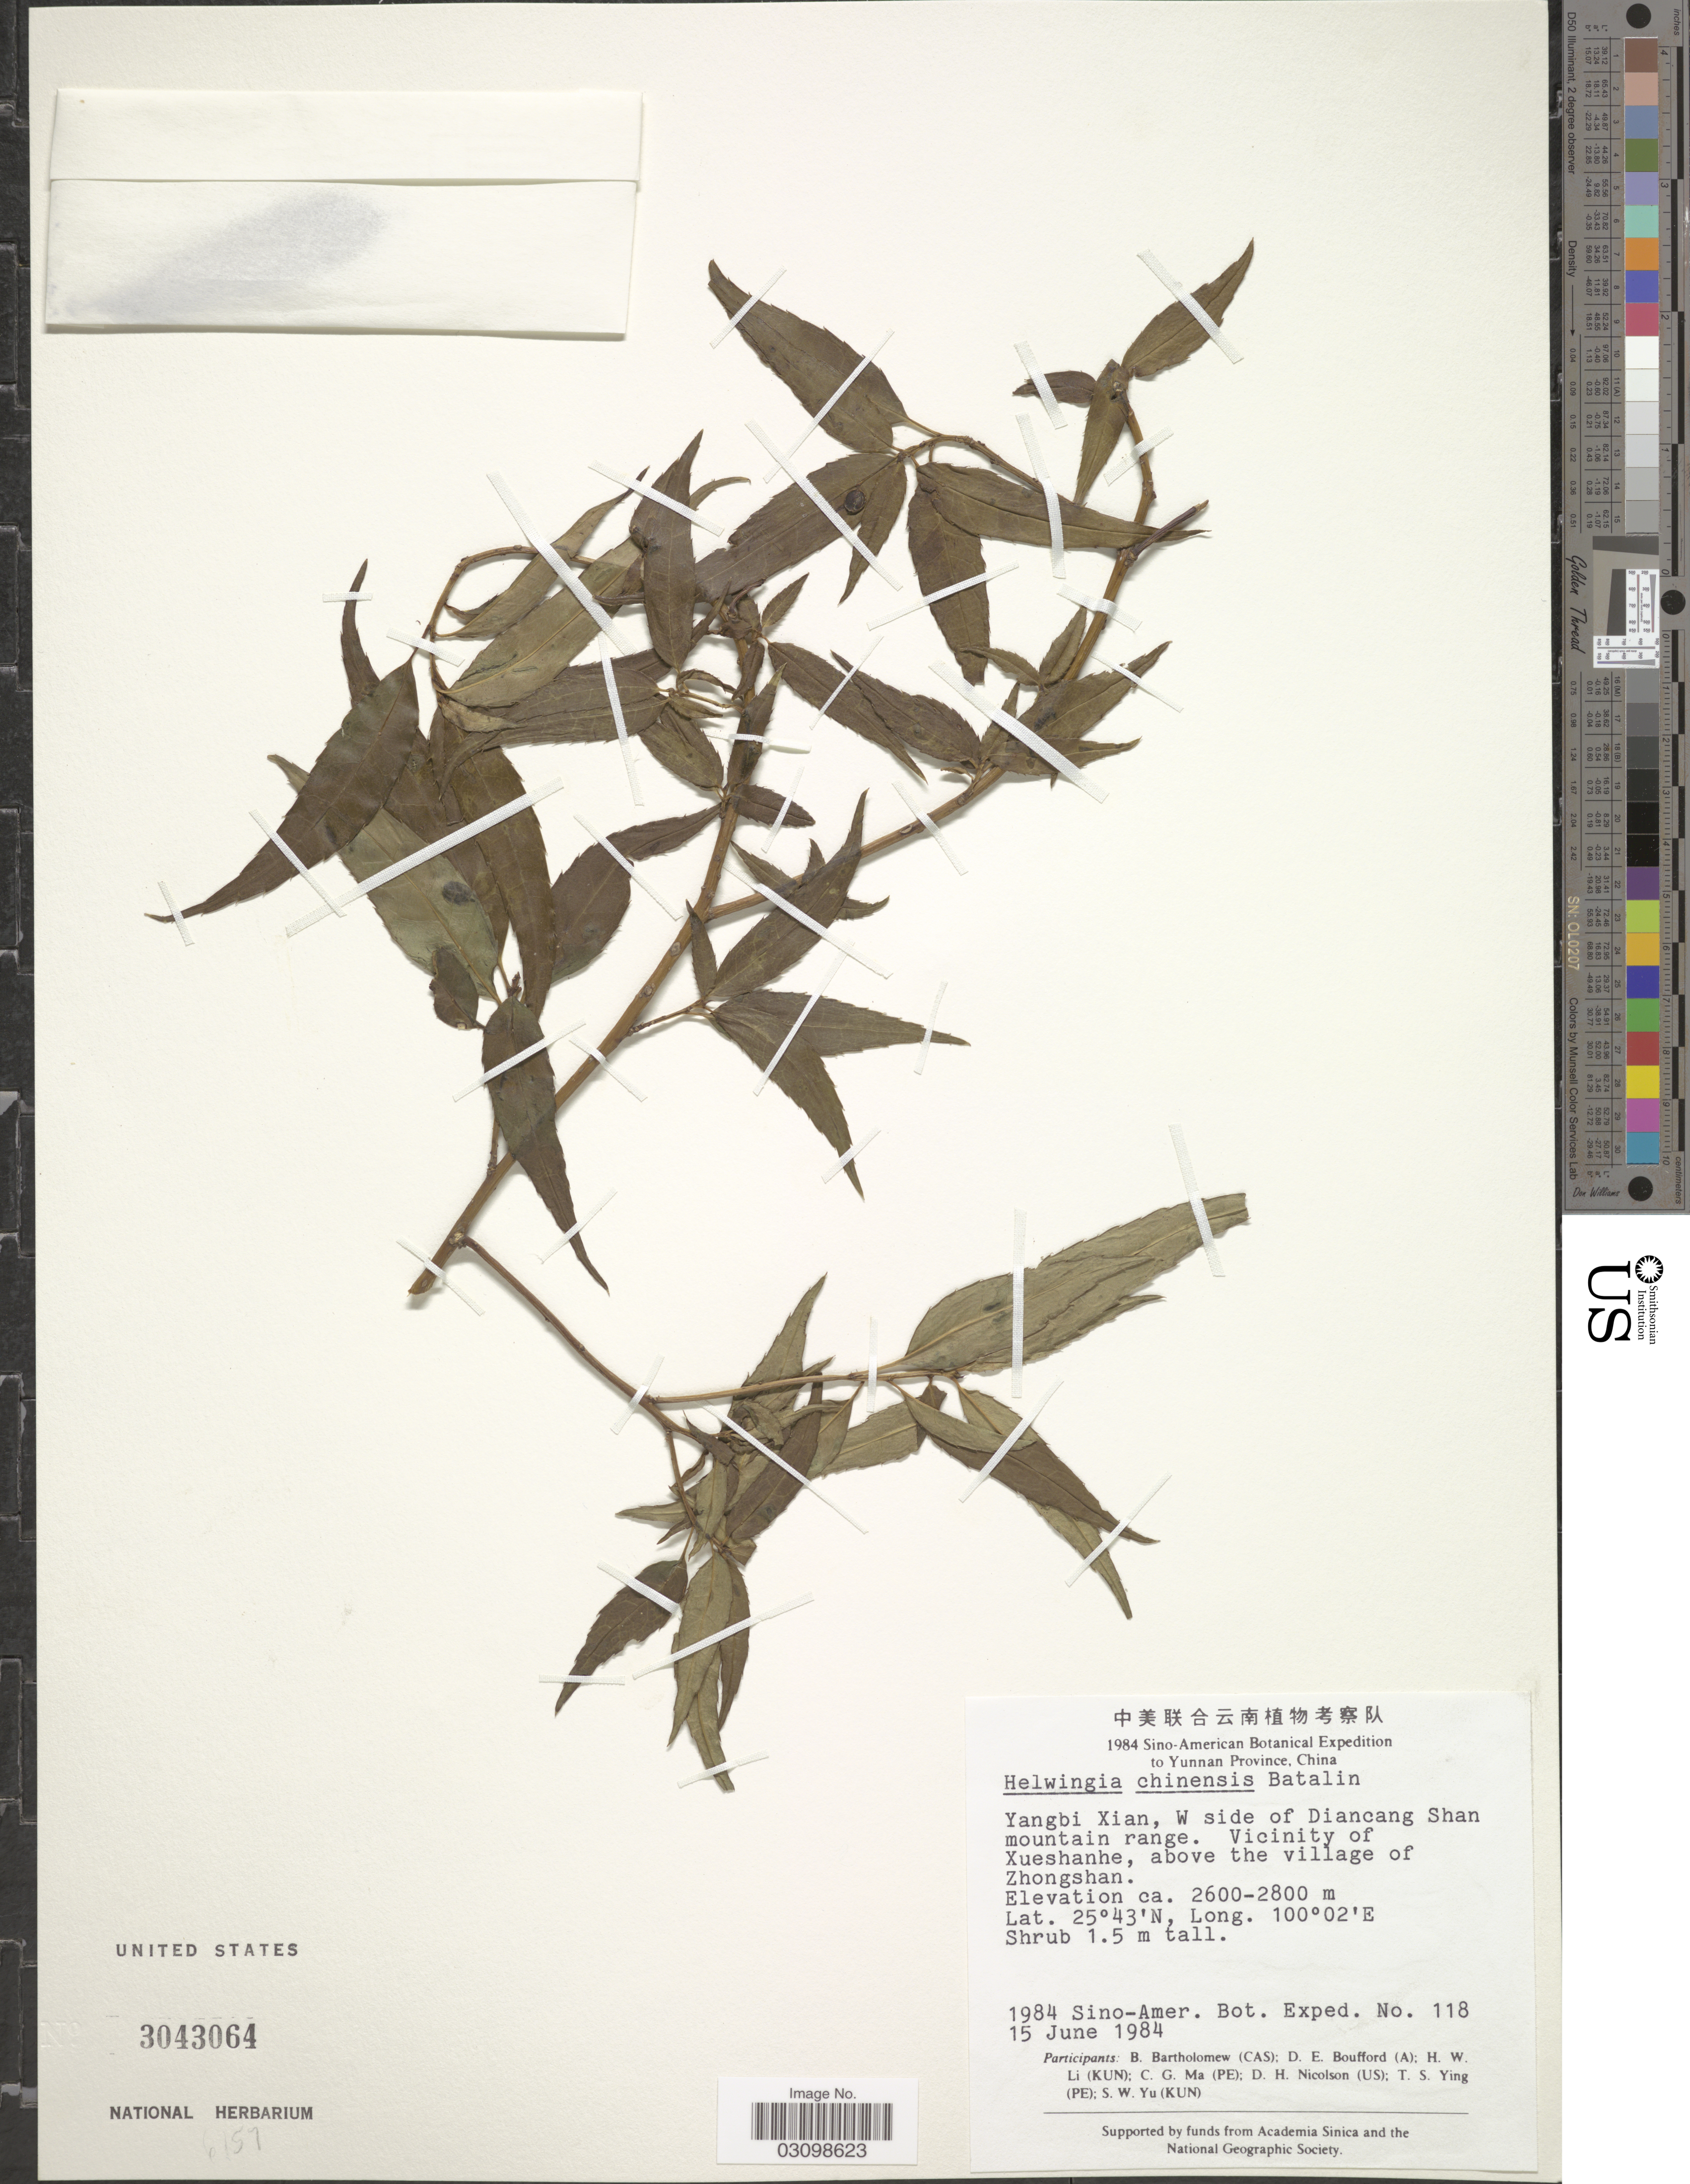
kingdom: Plantae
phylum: Tracheophyta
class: Magnoliopsida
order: Aquifoliales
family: Helwingiaceae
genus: Helwingia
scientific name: Helwingia chinensis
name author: Batalin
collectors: B. Bartholomew, D. E. Boufford, H. W. Li, C. Ma & et al.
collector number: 118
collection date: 1984-06-15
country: China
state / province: Yunnan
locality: Yangbi Xian, W side of Diancang Shan mountain Range. Vicinity of Xueshanne, above the village of Zhongshan.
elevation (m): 2600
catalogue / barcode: US 3043064